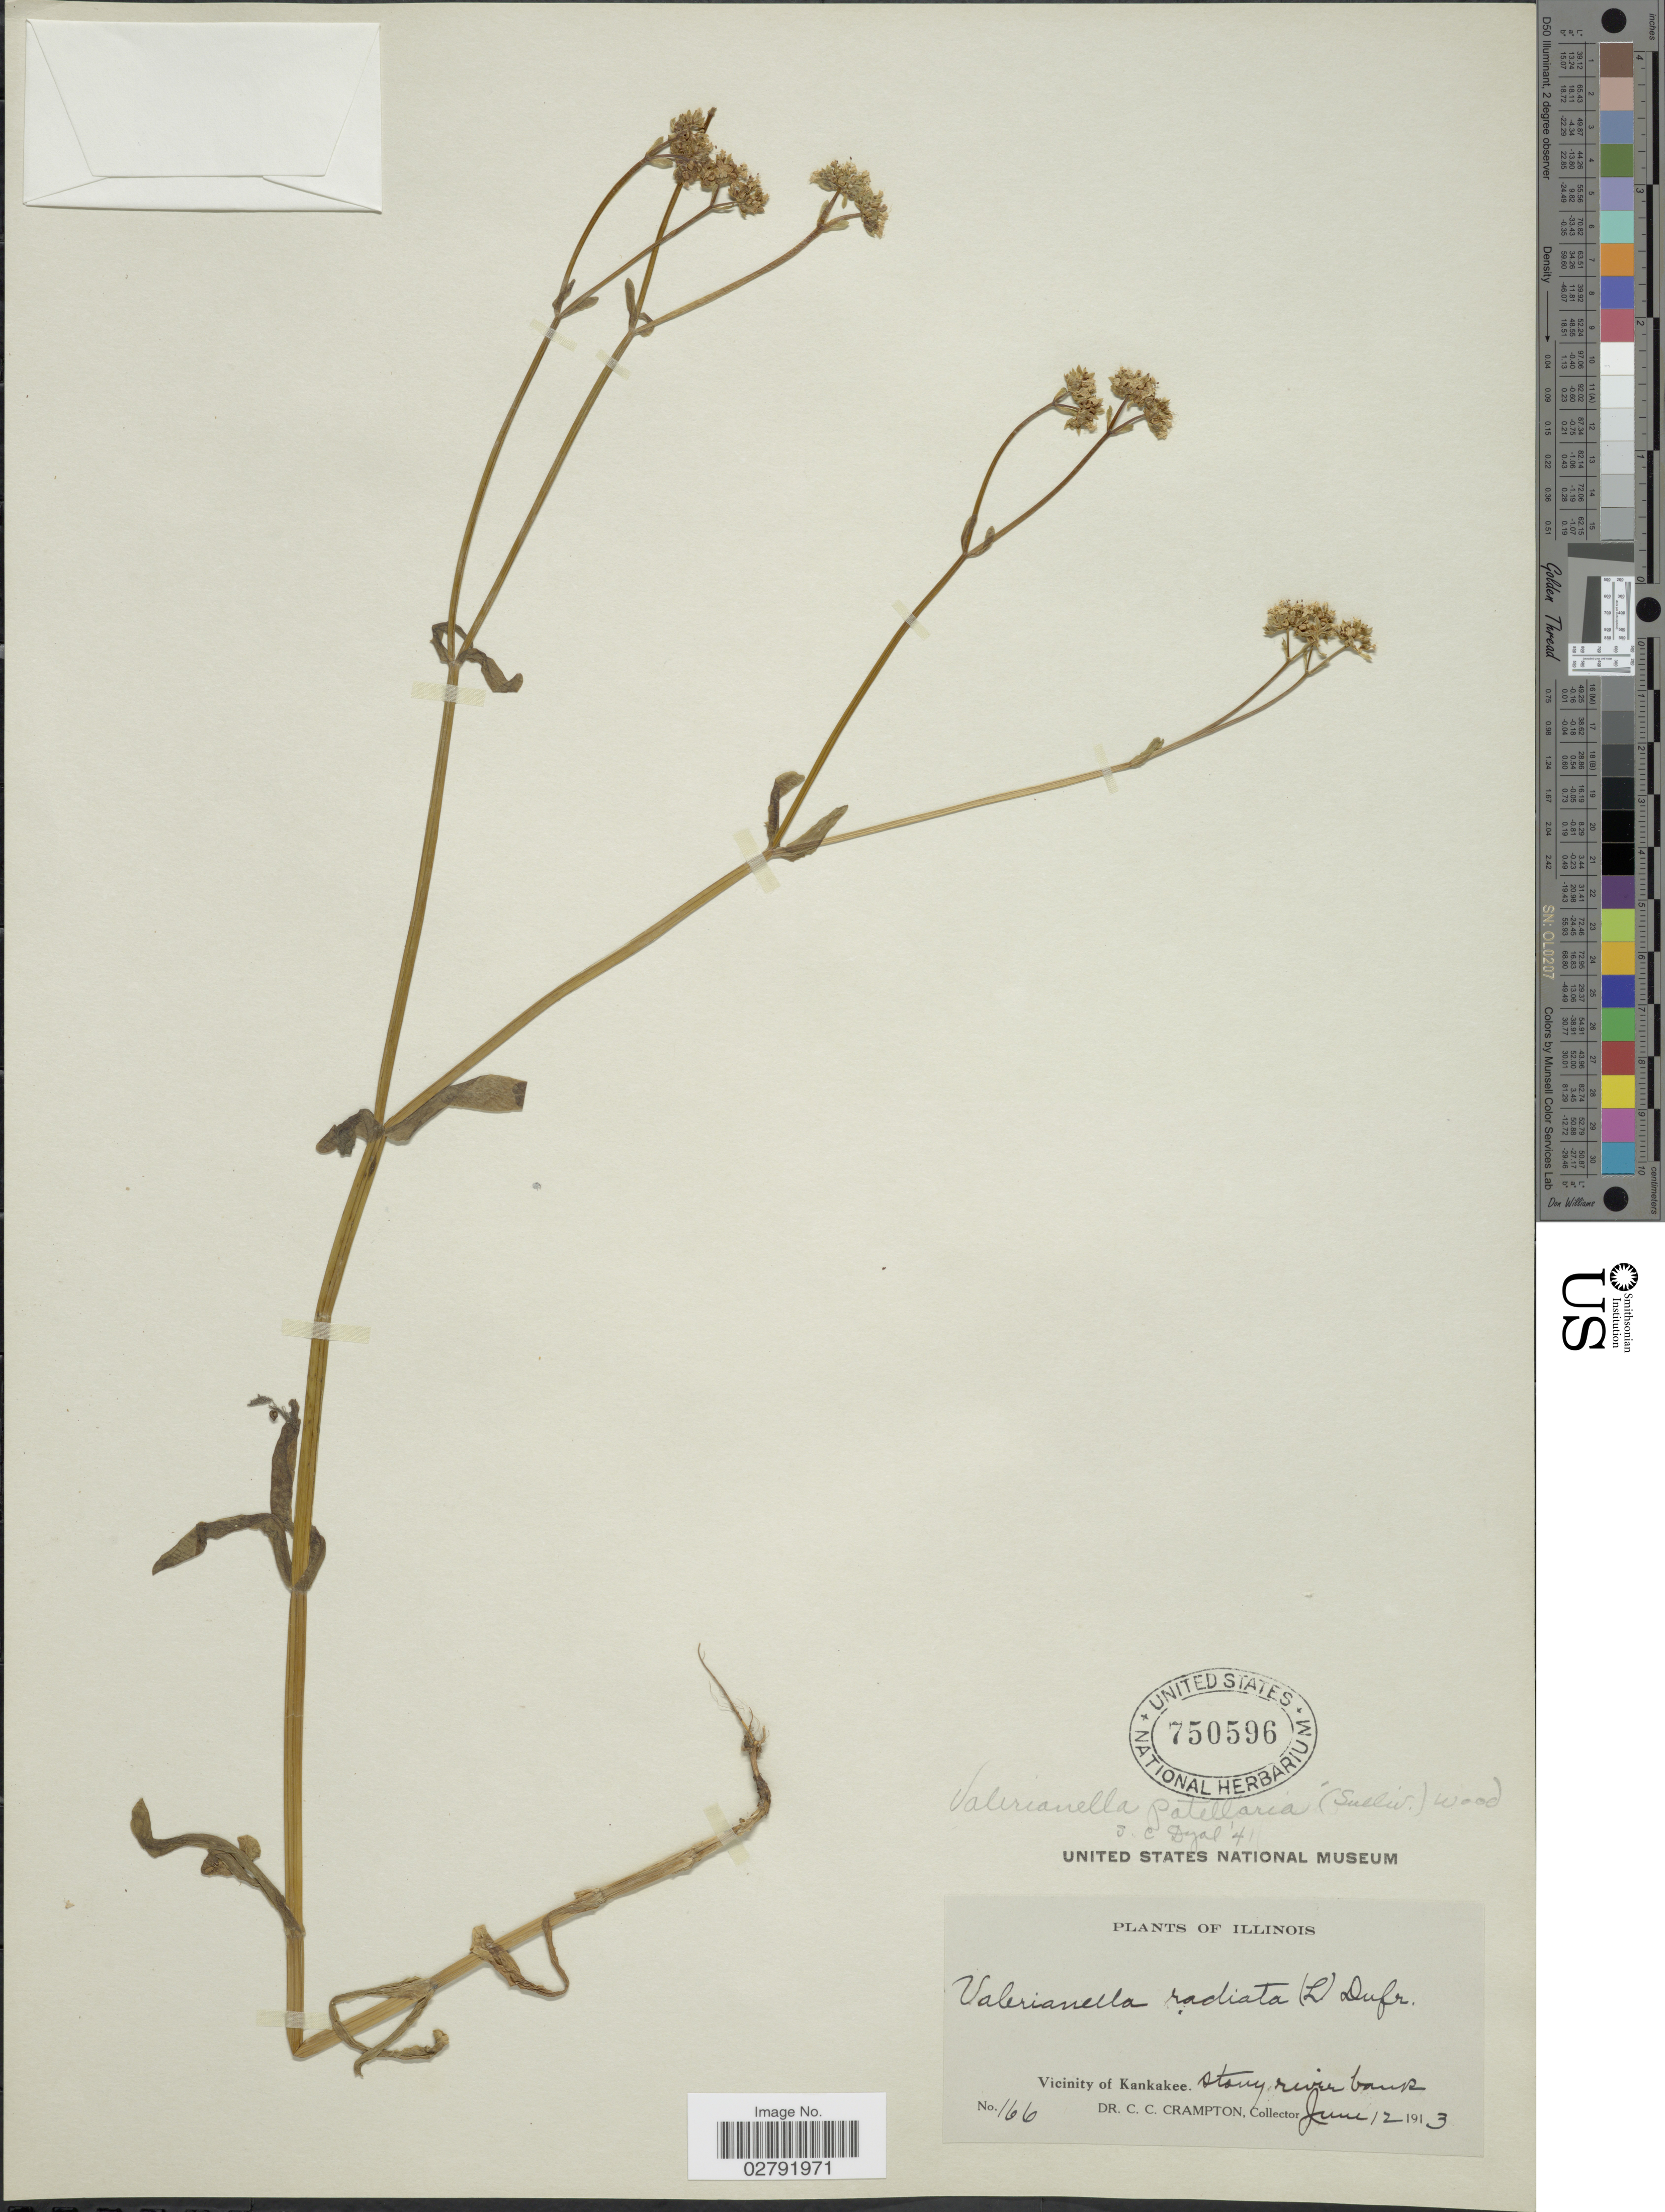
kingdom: Plantae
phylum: Tracheophyta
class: Magnoliopsida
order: Dipsacales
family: Caprifoliaceae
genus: Valerianella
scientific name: Valerianella patellaria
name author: (Sull. ex A. Gray) Alph. Wood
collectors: C. Crampton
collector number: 166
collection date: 1913-06-12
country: United States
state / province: Illinois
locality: Vicinity of Kankakee. Stony river bank.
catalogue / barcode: US 750596